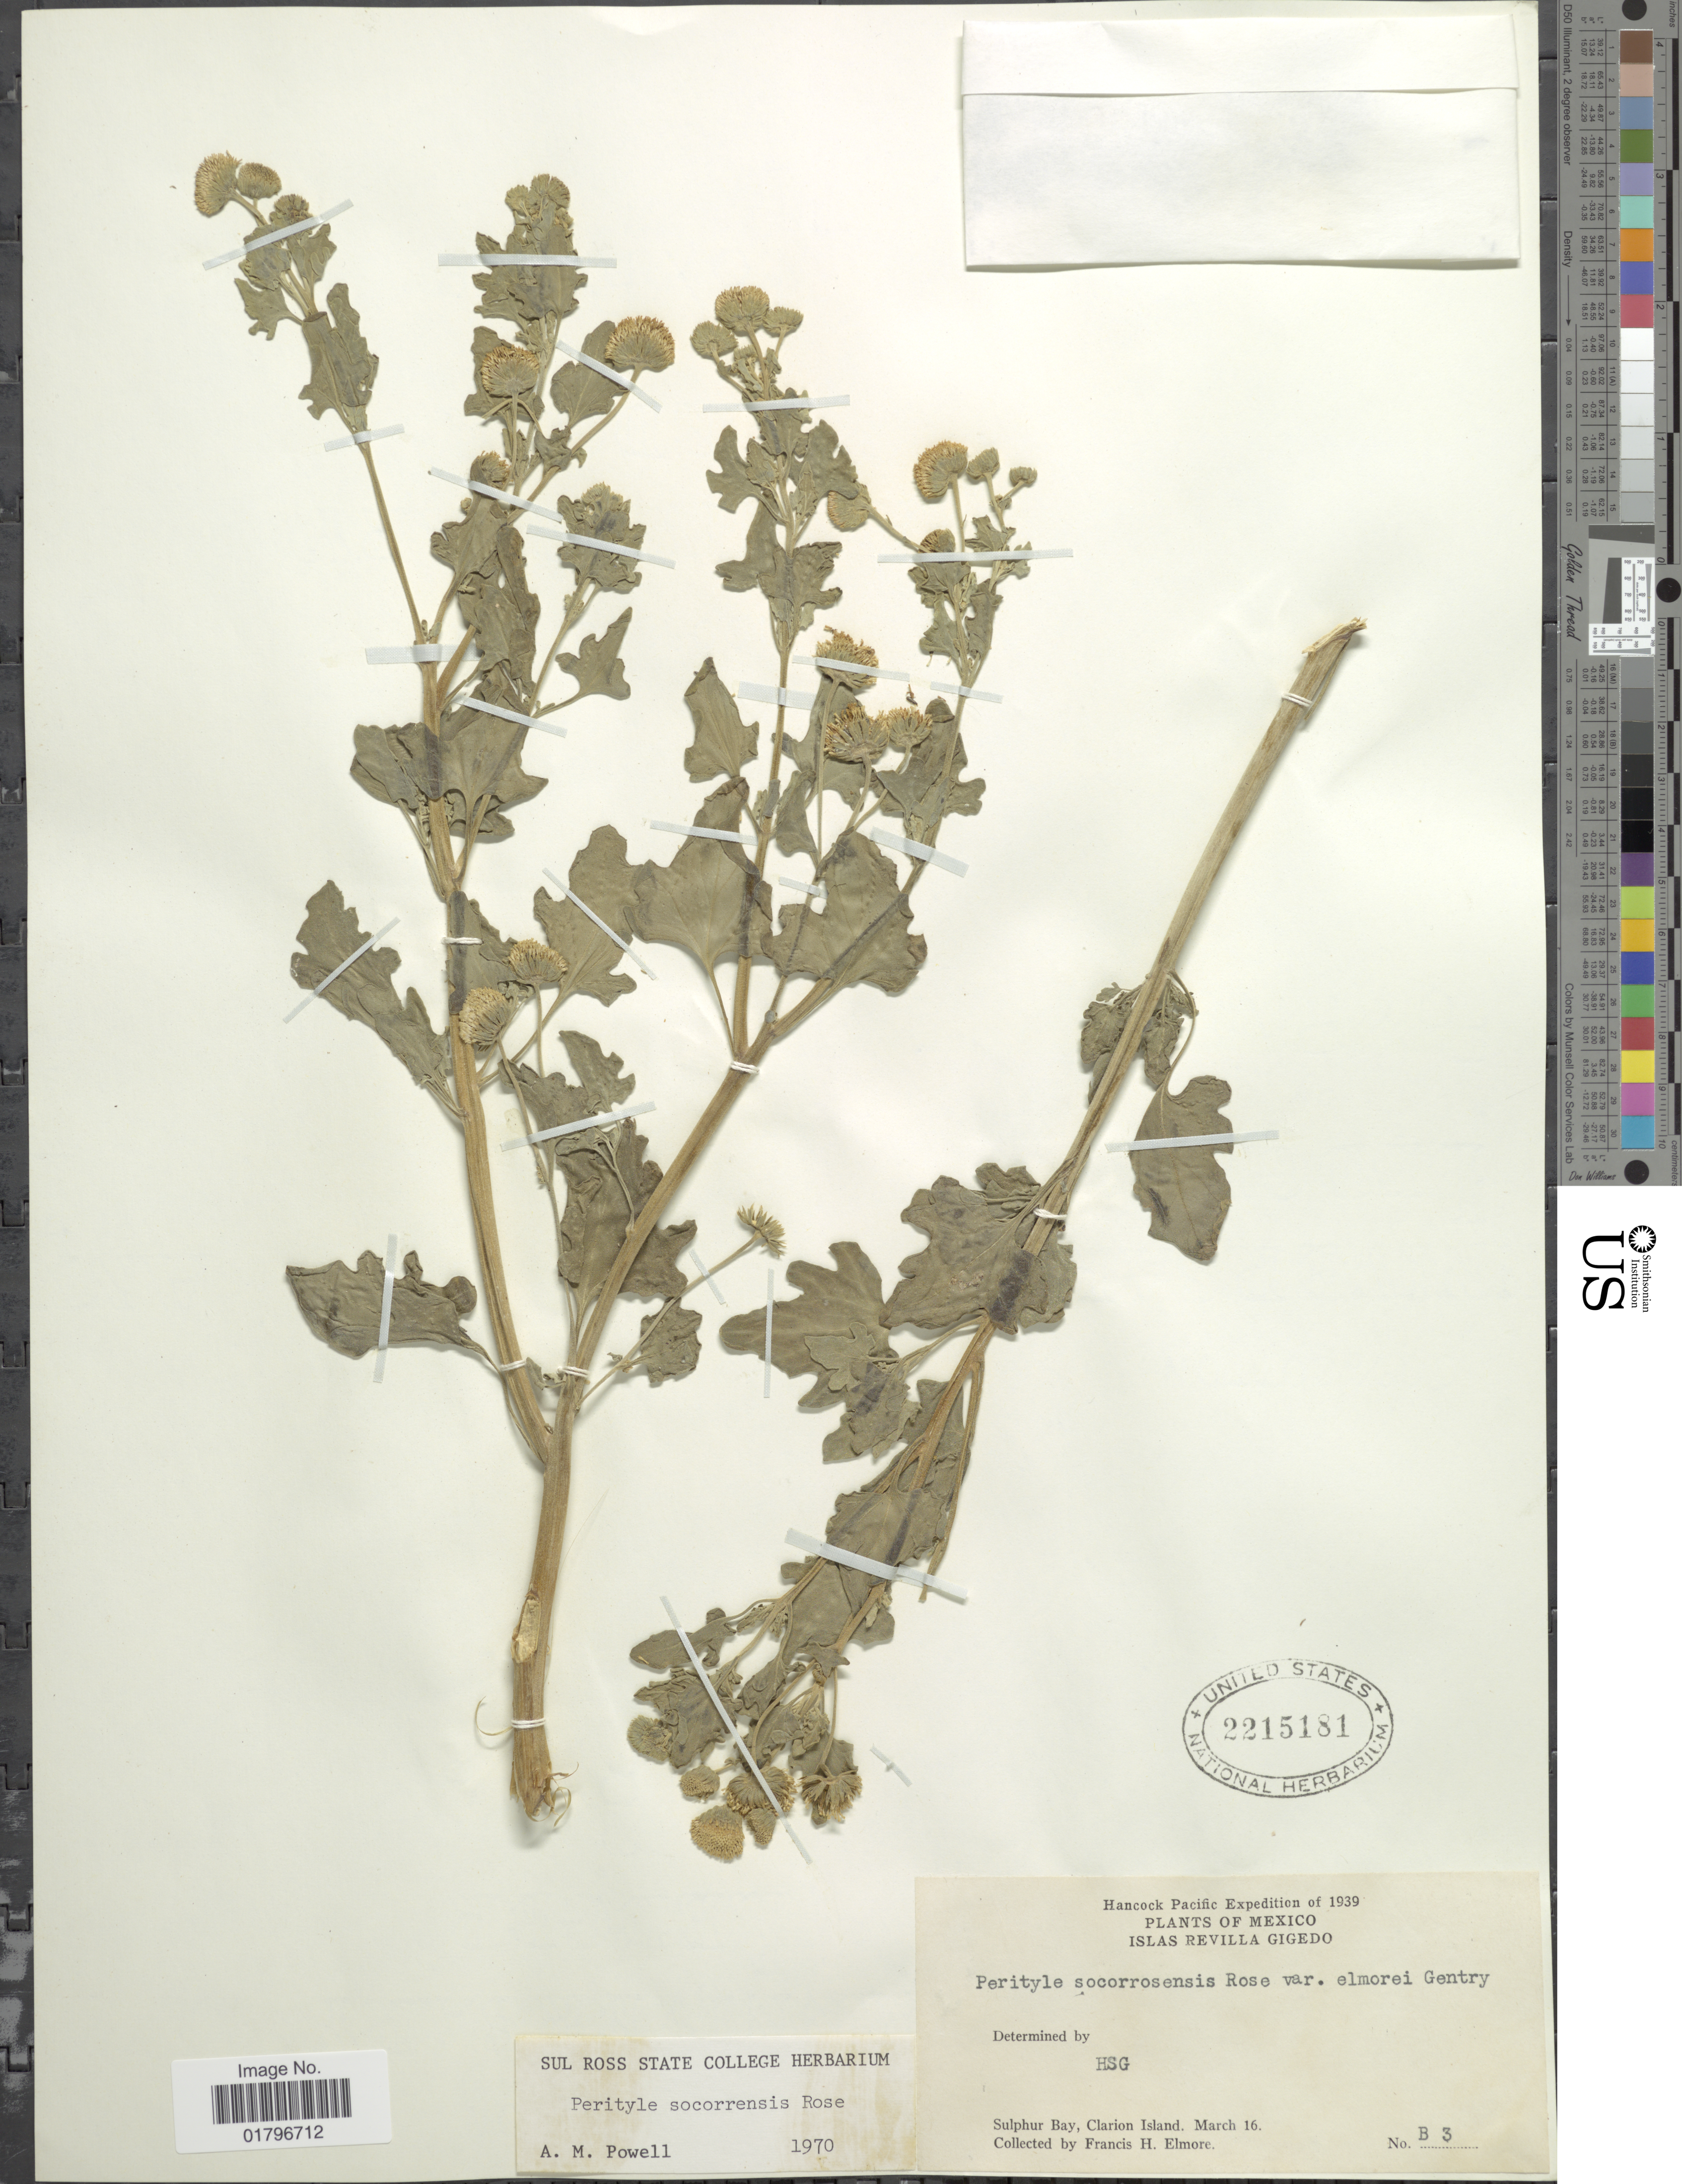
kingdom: Plantae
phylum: Tracheophyta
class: Magnoliopsida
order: Asterales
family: Asteraceae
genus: Perityle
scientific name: Perityle socorrosensis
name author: Rose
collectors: F. H. Elmore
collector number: B3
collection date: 1939-03-16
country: Mexico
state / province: Colima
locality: Islas Revilla Gigedo. Sulphur Bay, Clarion Island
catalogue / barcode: US 2215181